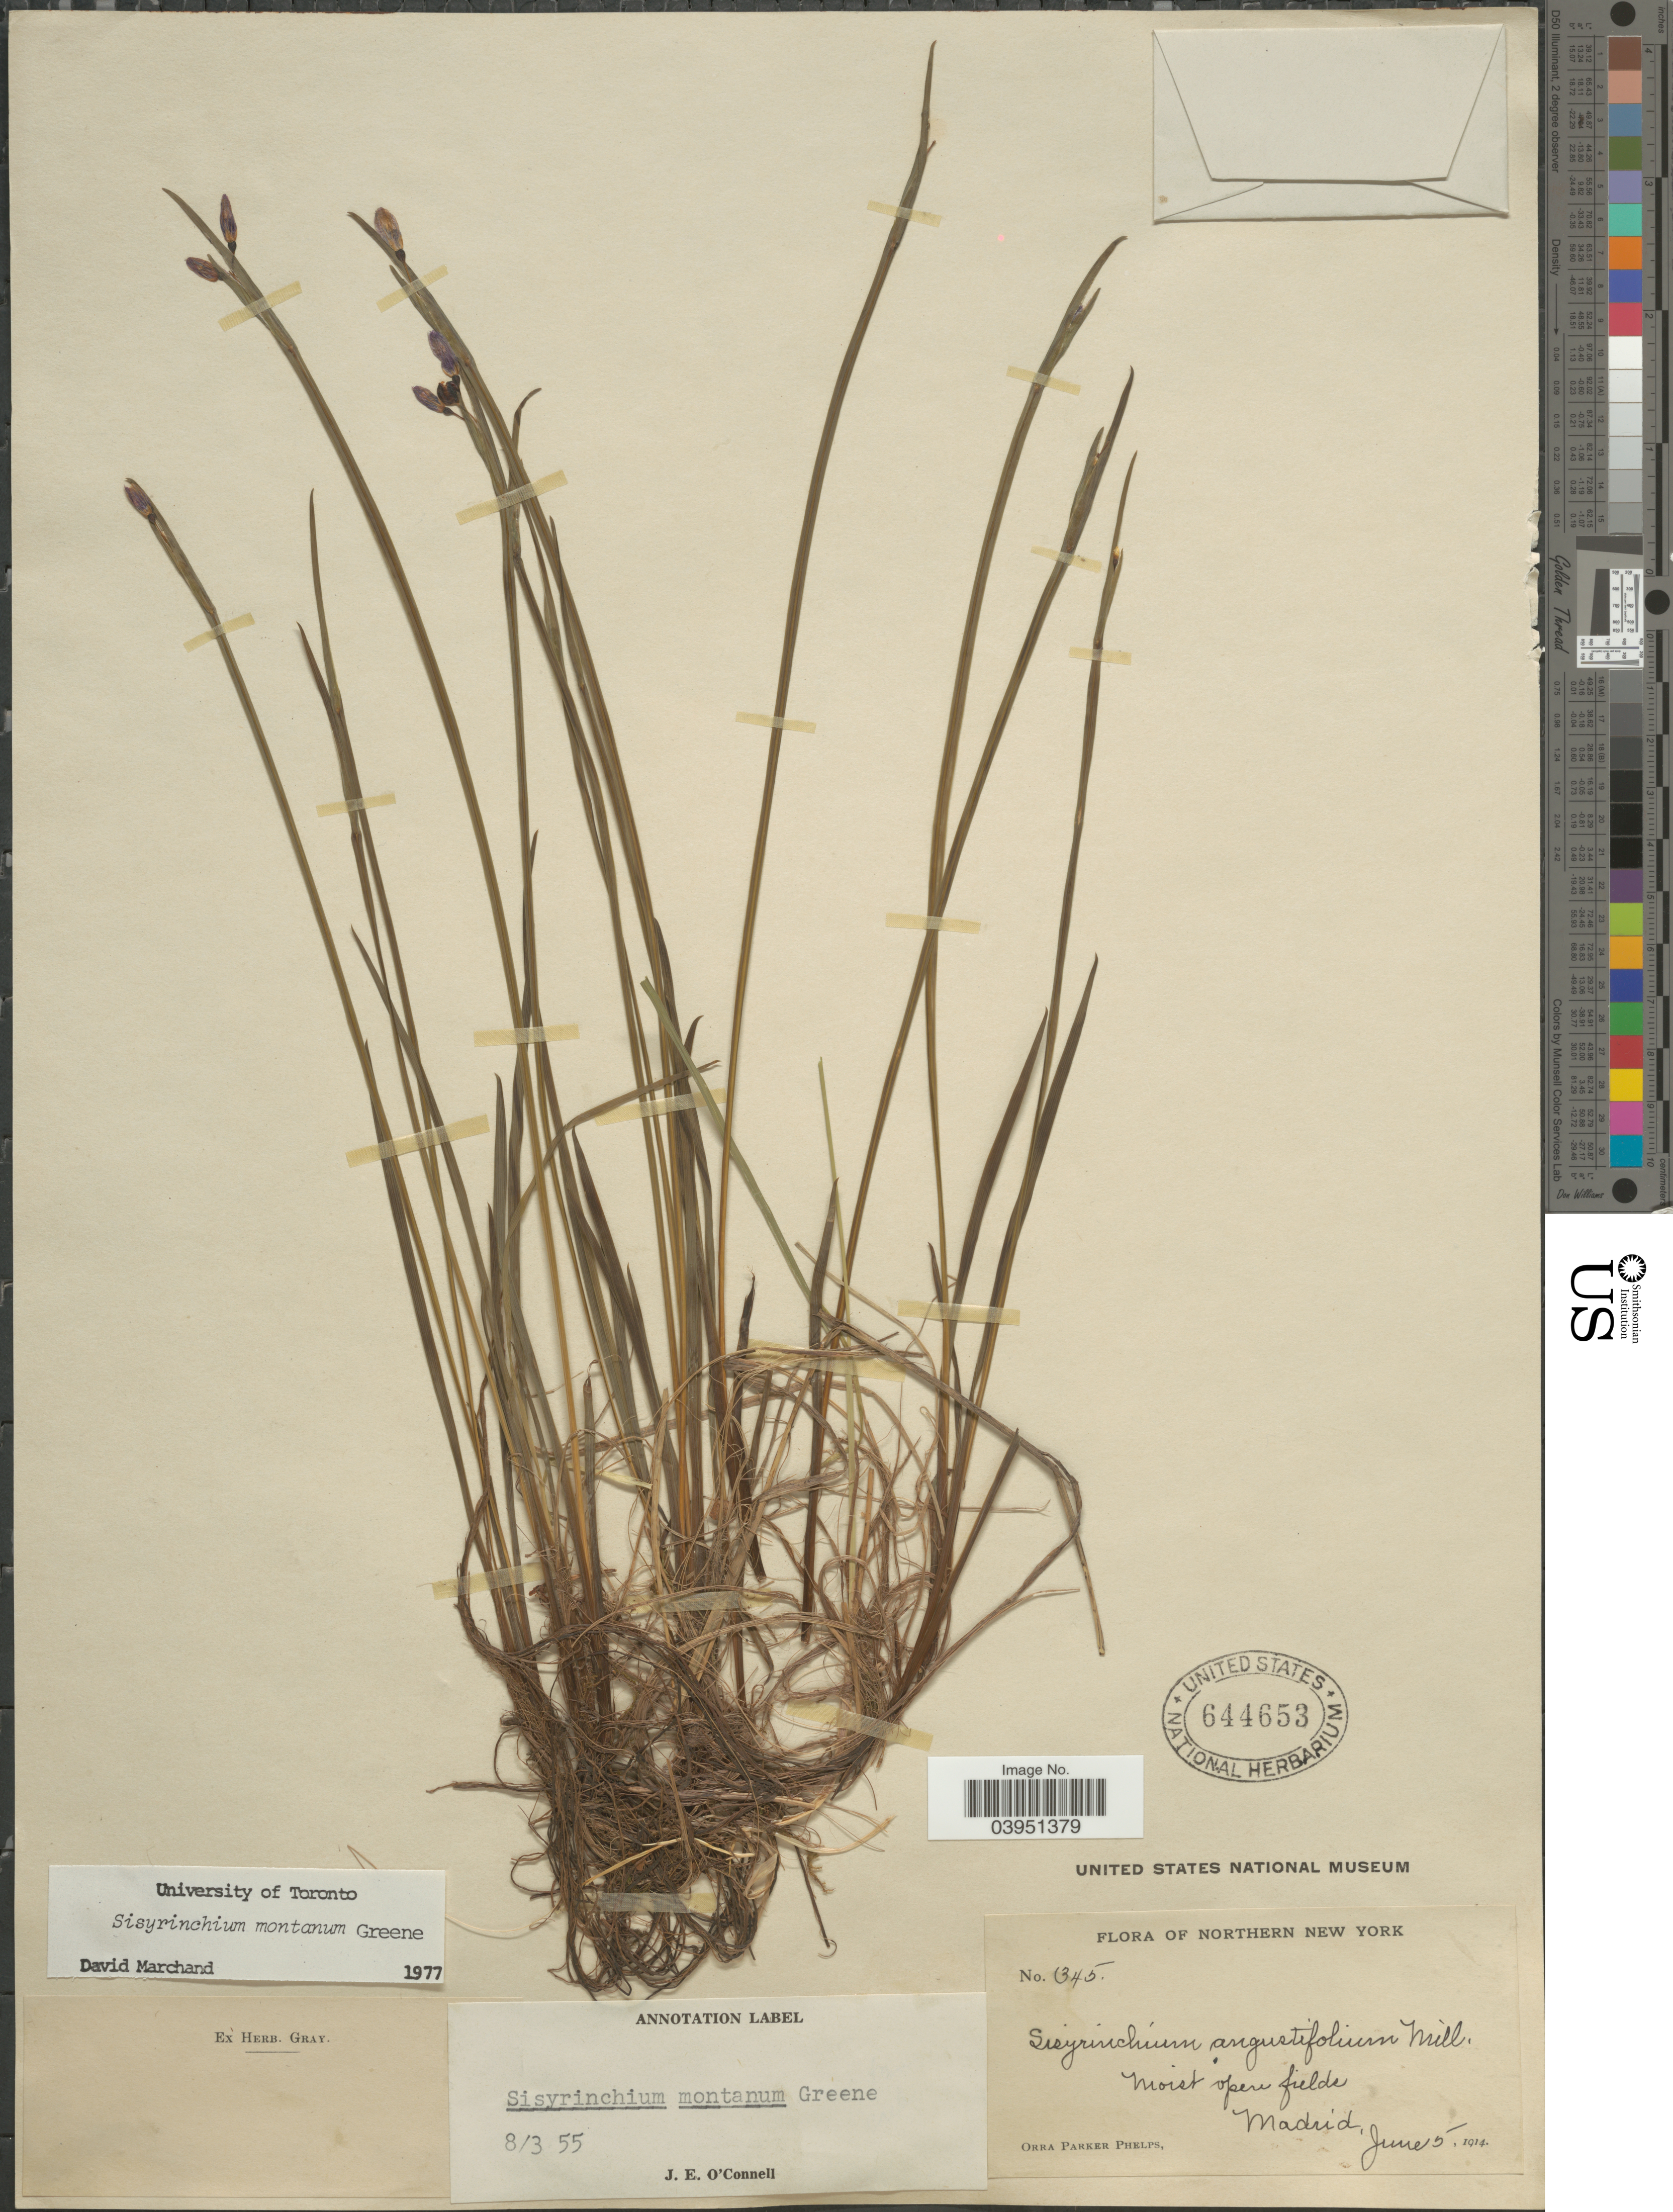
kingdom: Plantae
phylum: Tracheophyta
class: Liliopsida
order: Asparagales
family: Iridaceae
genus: Sisyrinchium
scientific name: Sisyrinchium montanum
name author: Greene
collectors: O. P. Phelps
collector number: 345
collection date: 1914-06-05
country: United States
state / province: New York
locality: Northern New York. Madrid.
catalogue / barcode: US 644653